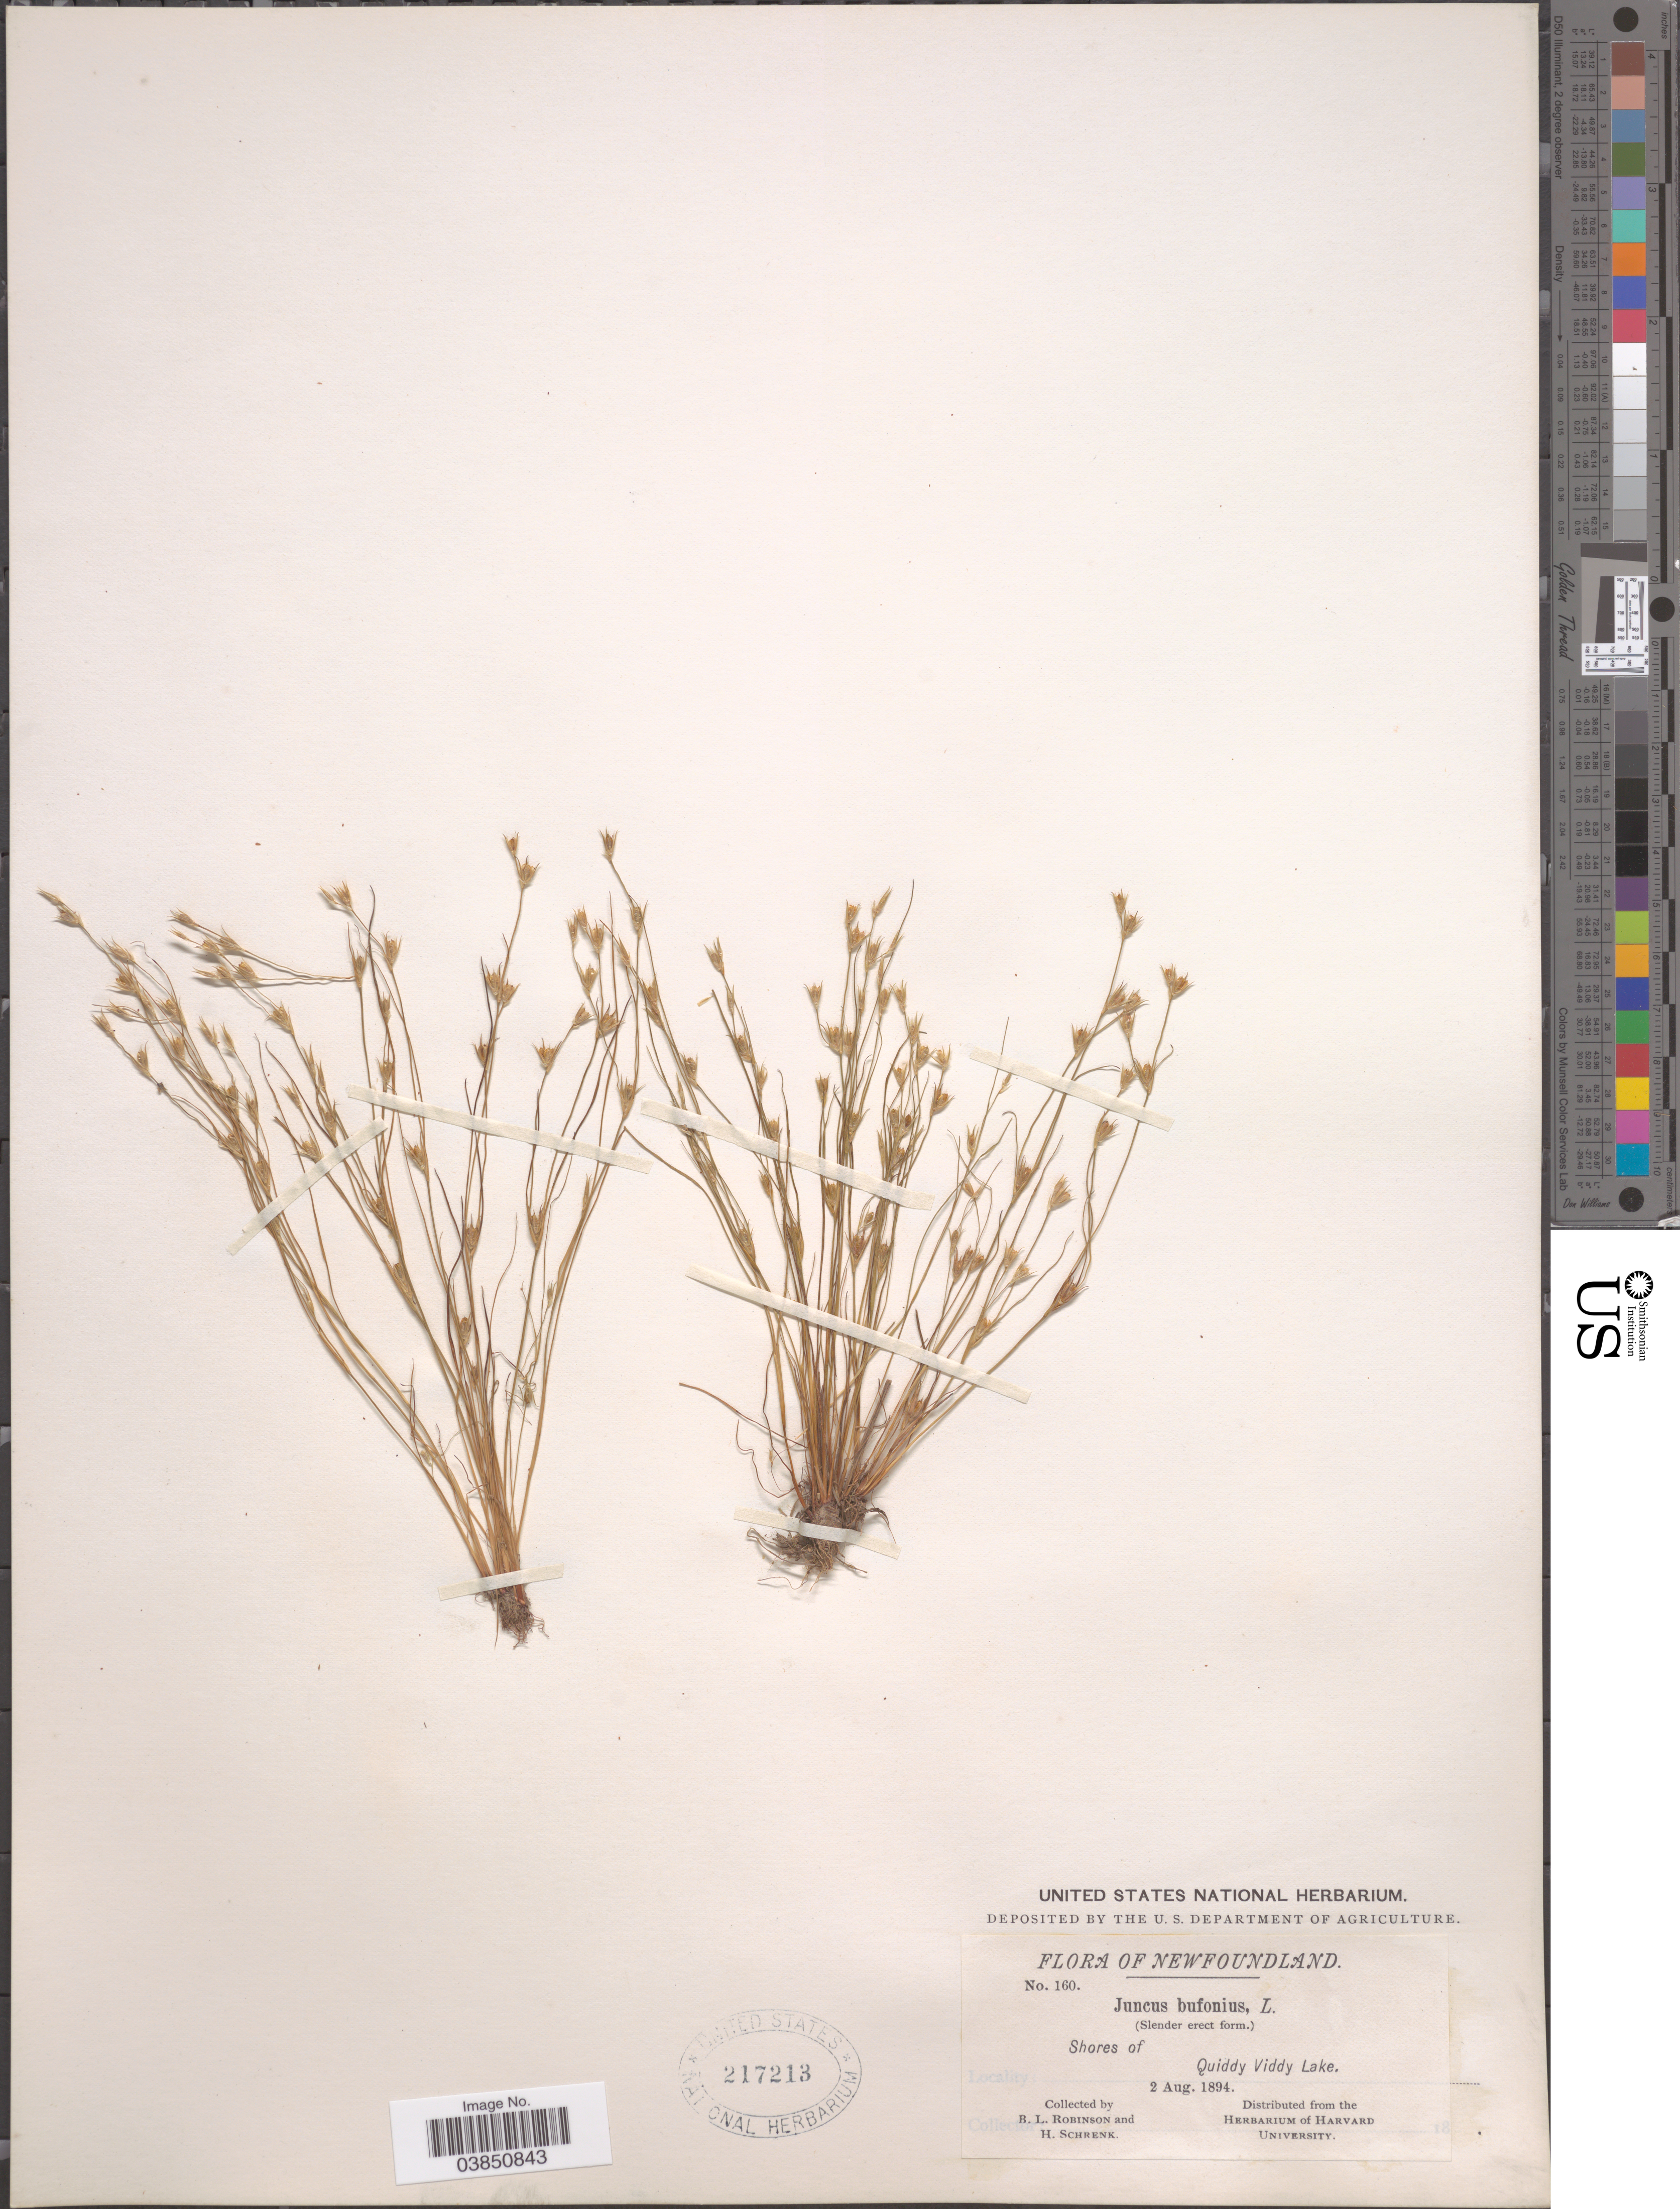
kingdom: Plantae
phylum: Tracheophyta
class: Liliopsida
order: Poales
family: Juncaceae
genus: Juncus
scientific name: Juncus bufonius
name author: L.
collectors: B. L. Robinson & H. Schrenk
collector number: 160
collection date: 1894-08-02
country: Canada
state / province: Newfoundland and Labrador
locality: Shores of Quiddy Viddy Lake.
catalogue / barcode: US 217213